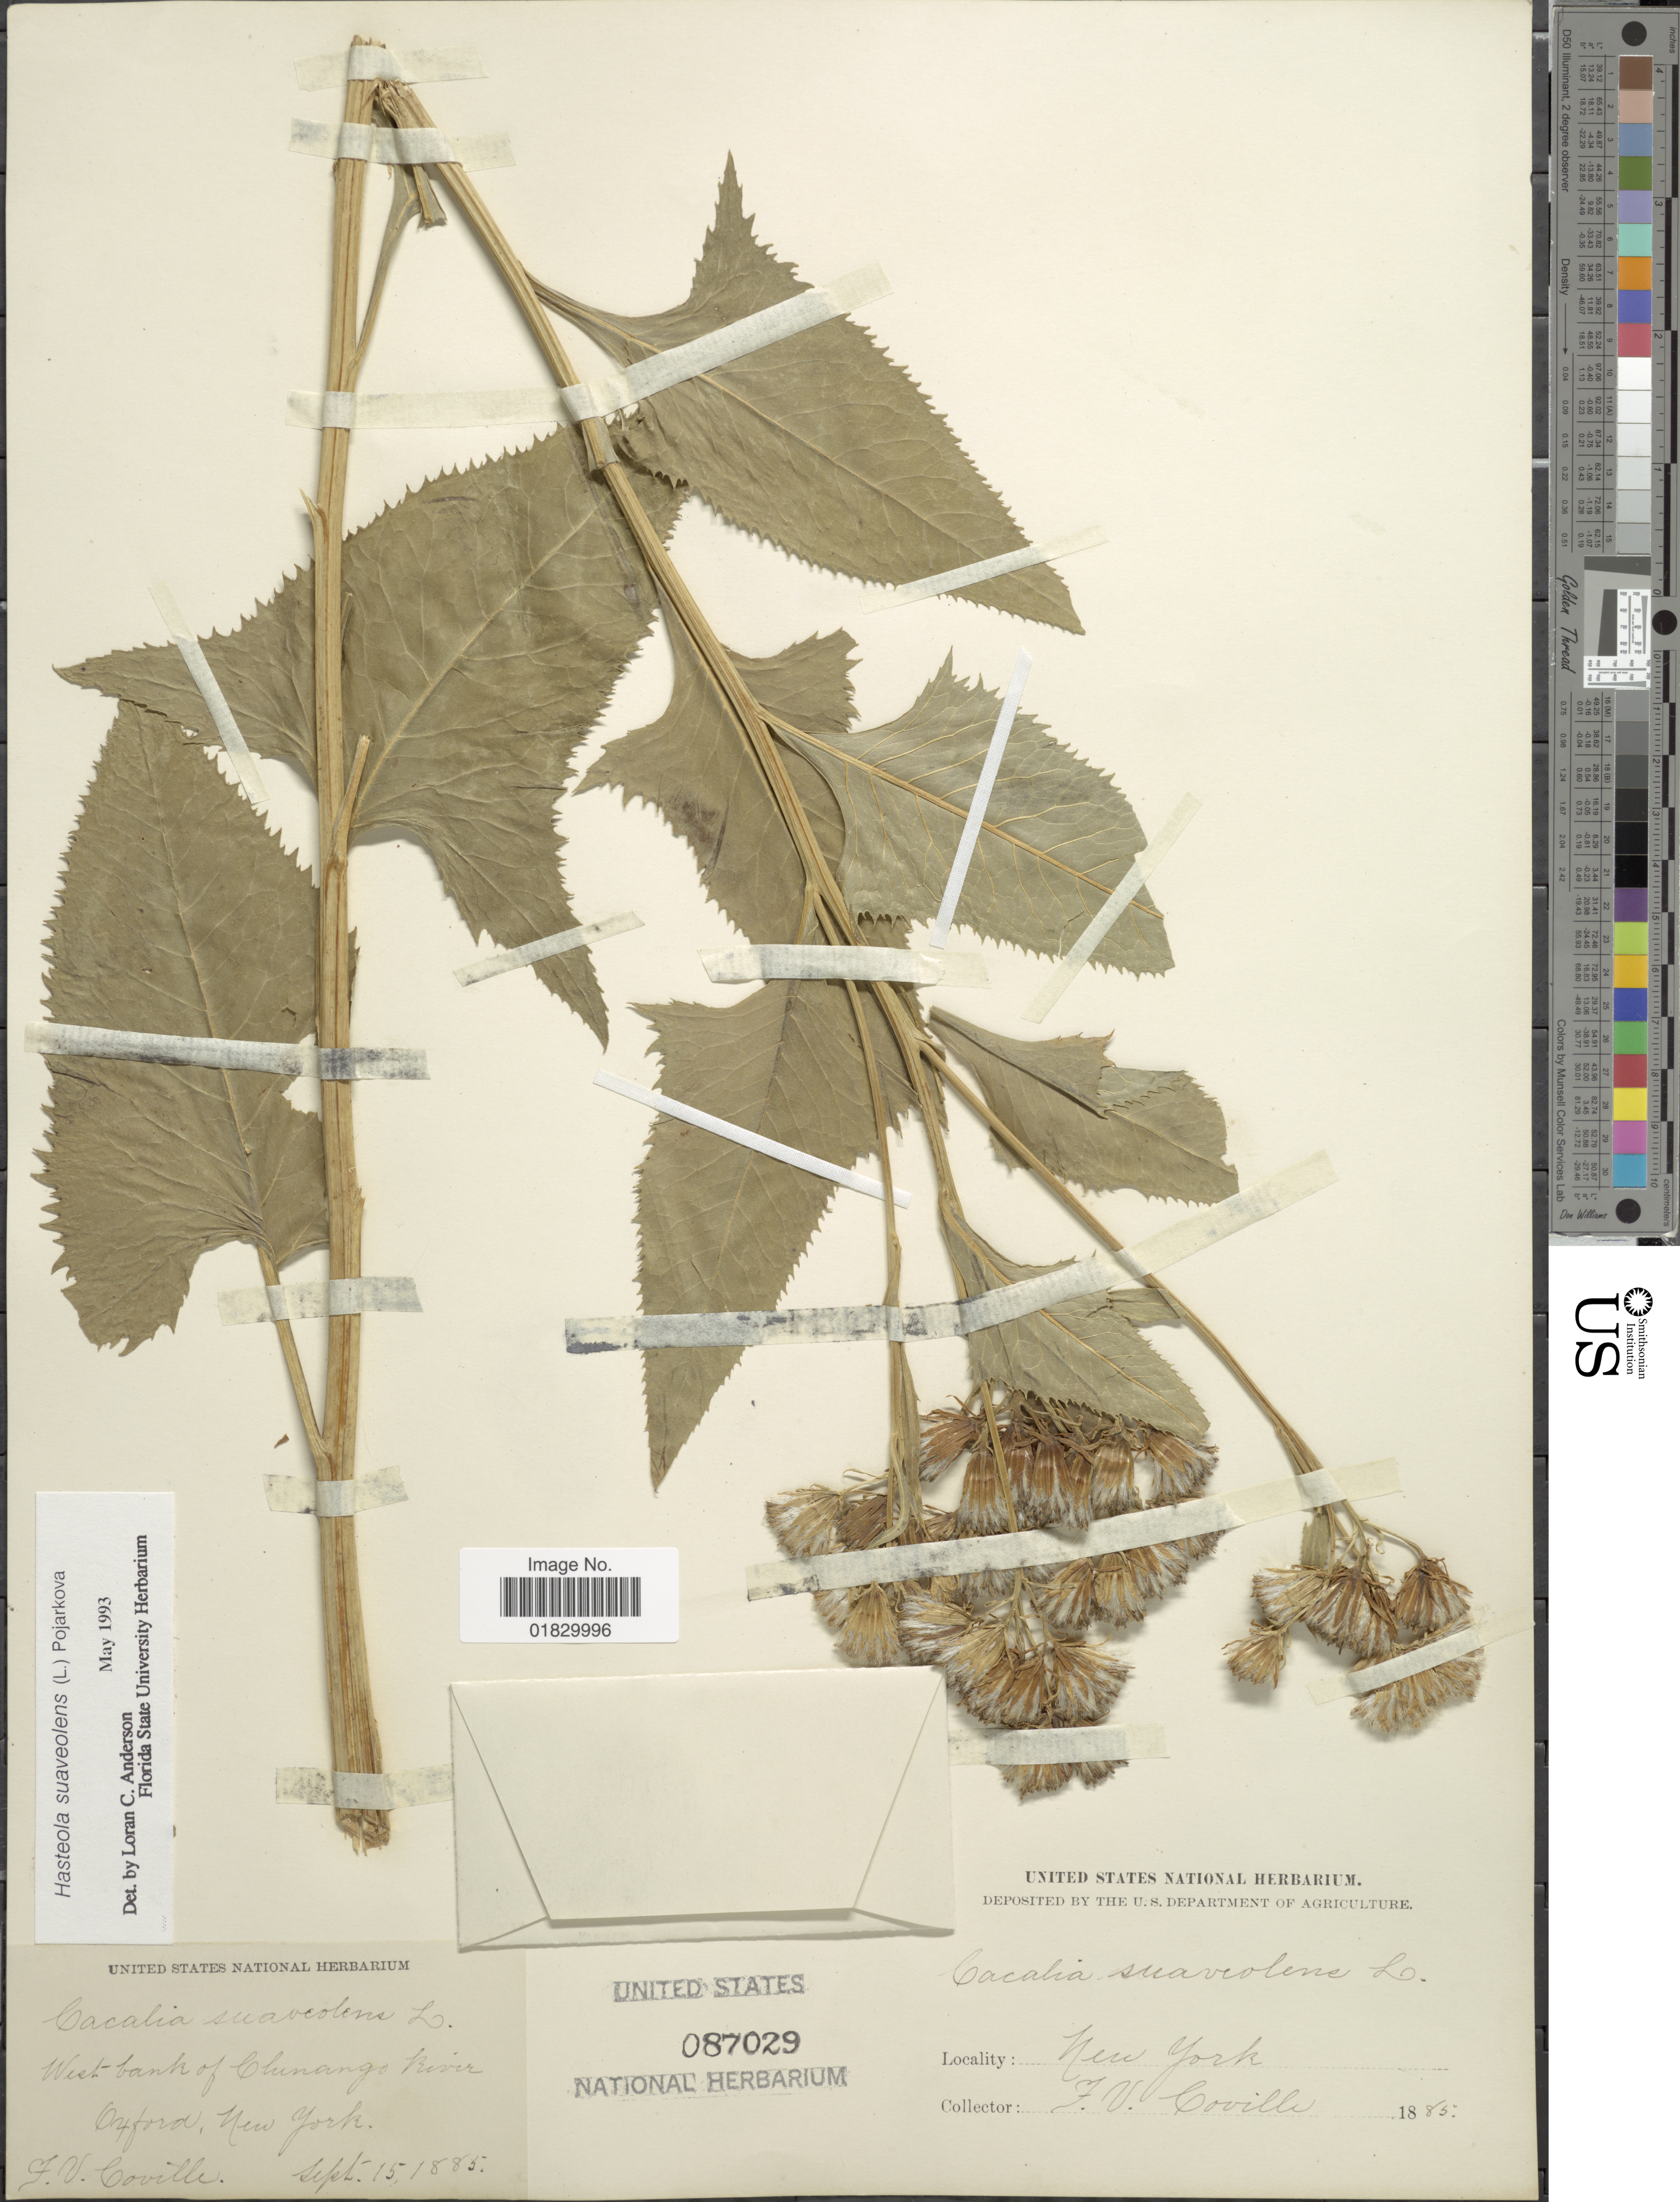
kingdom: Plantae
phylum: Tracheophyta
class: Magnoliopsida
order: Asterales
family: Asteraceae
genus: Hasteola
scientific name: Hasteola suaveolens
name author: (L.) Pojark.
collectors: F. V. Coville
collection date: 1885-09-15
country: United States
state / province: New York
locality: West Bank of Chunango River, Oxford, New York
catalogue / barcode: US 87029